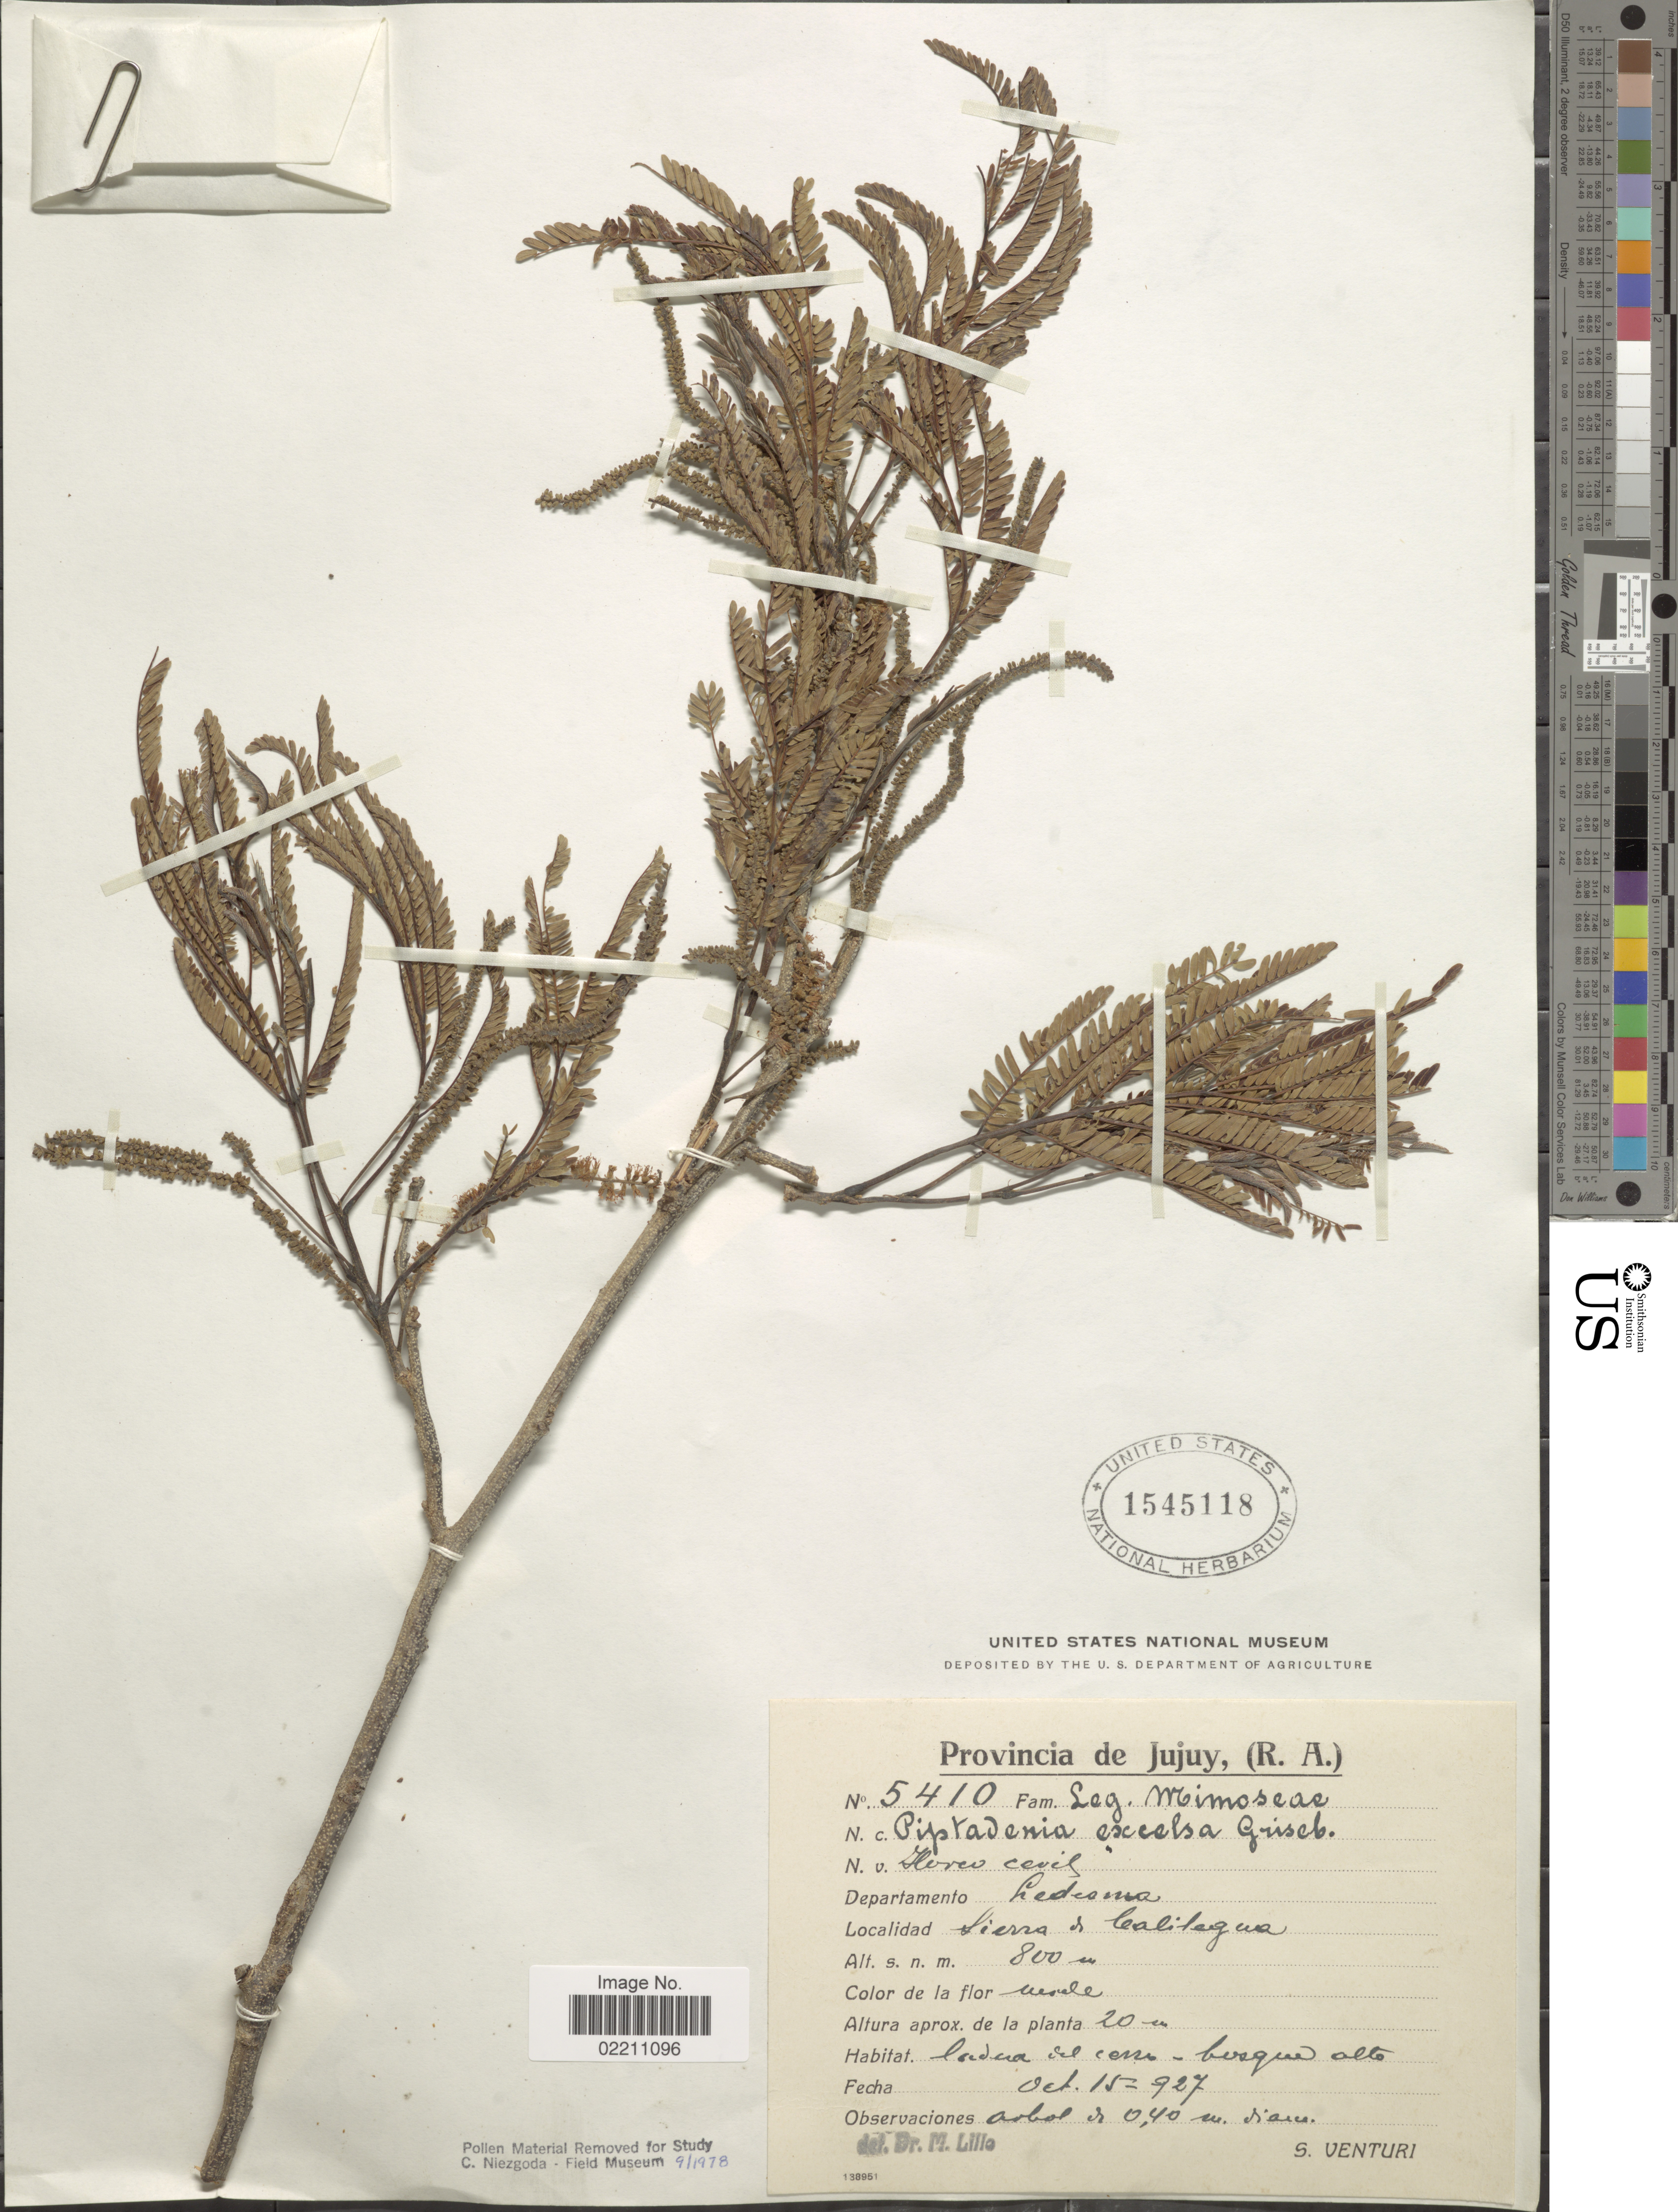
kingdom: Plantae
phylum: Tracheophyta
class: Magnoliopsida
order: Fabales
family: Fabaceae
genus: Parapiptadenia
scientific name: Parapiptadenia excelsa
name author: (Griseb.) Burkart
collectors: S. Venturi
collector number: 5410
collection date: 1927-10-15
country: Argentina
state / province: Jujuy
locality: Provincia de Jujuy (R. A), Departamento Ledesma, Sierra de Calilegua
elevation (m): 800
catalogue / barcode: US 1545118